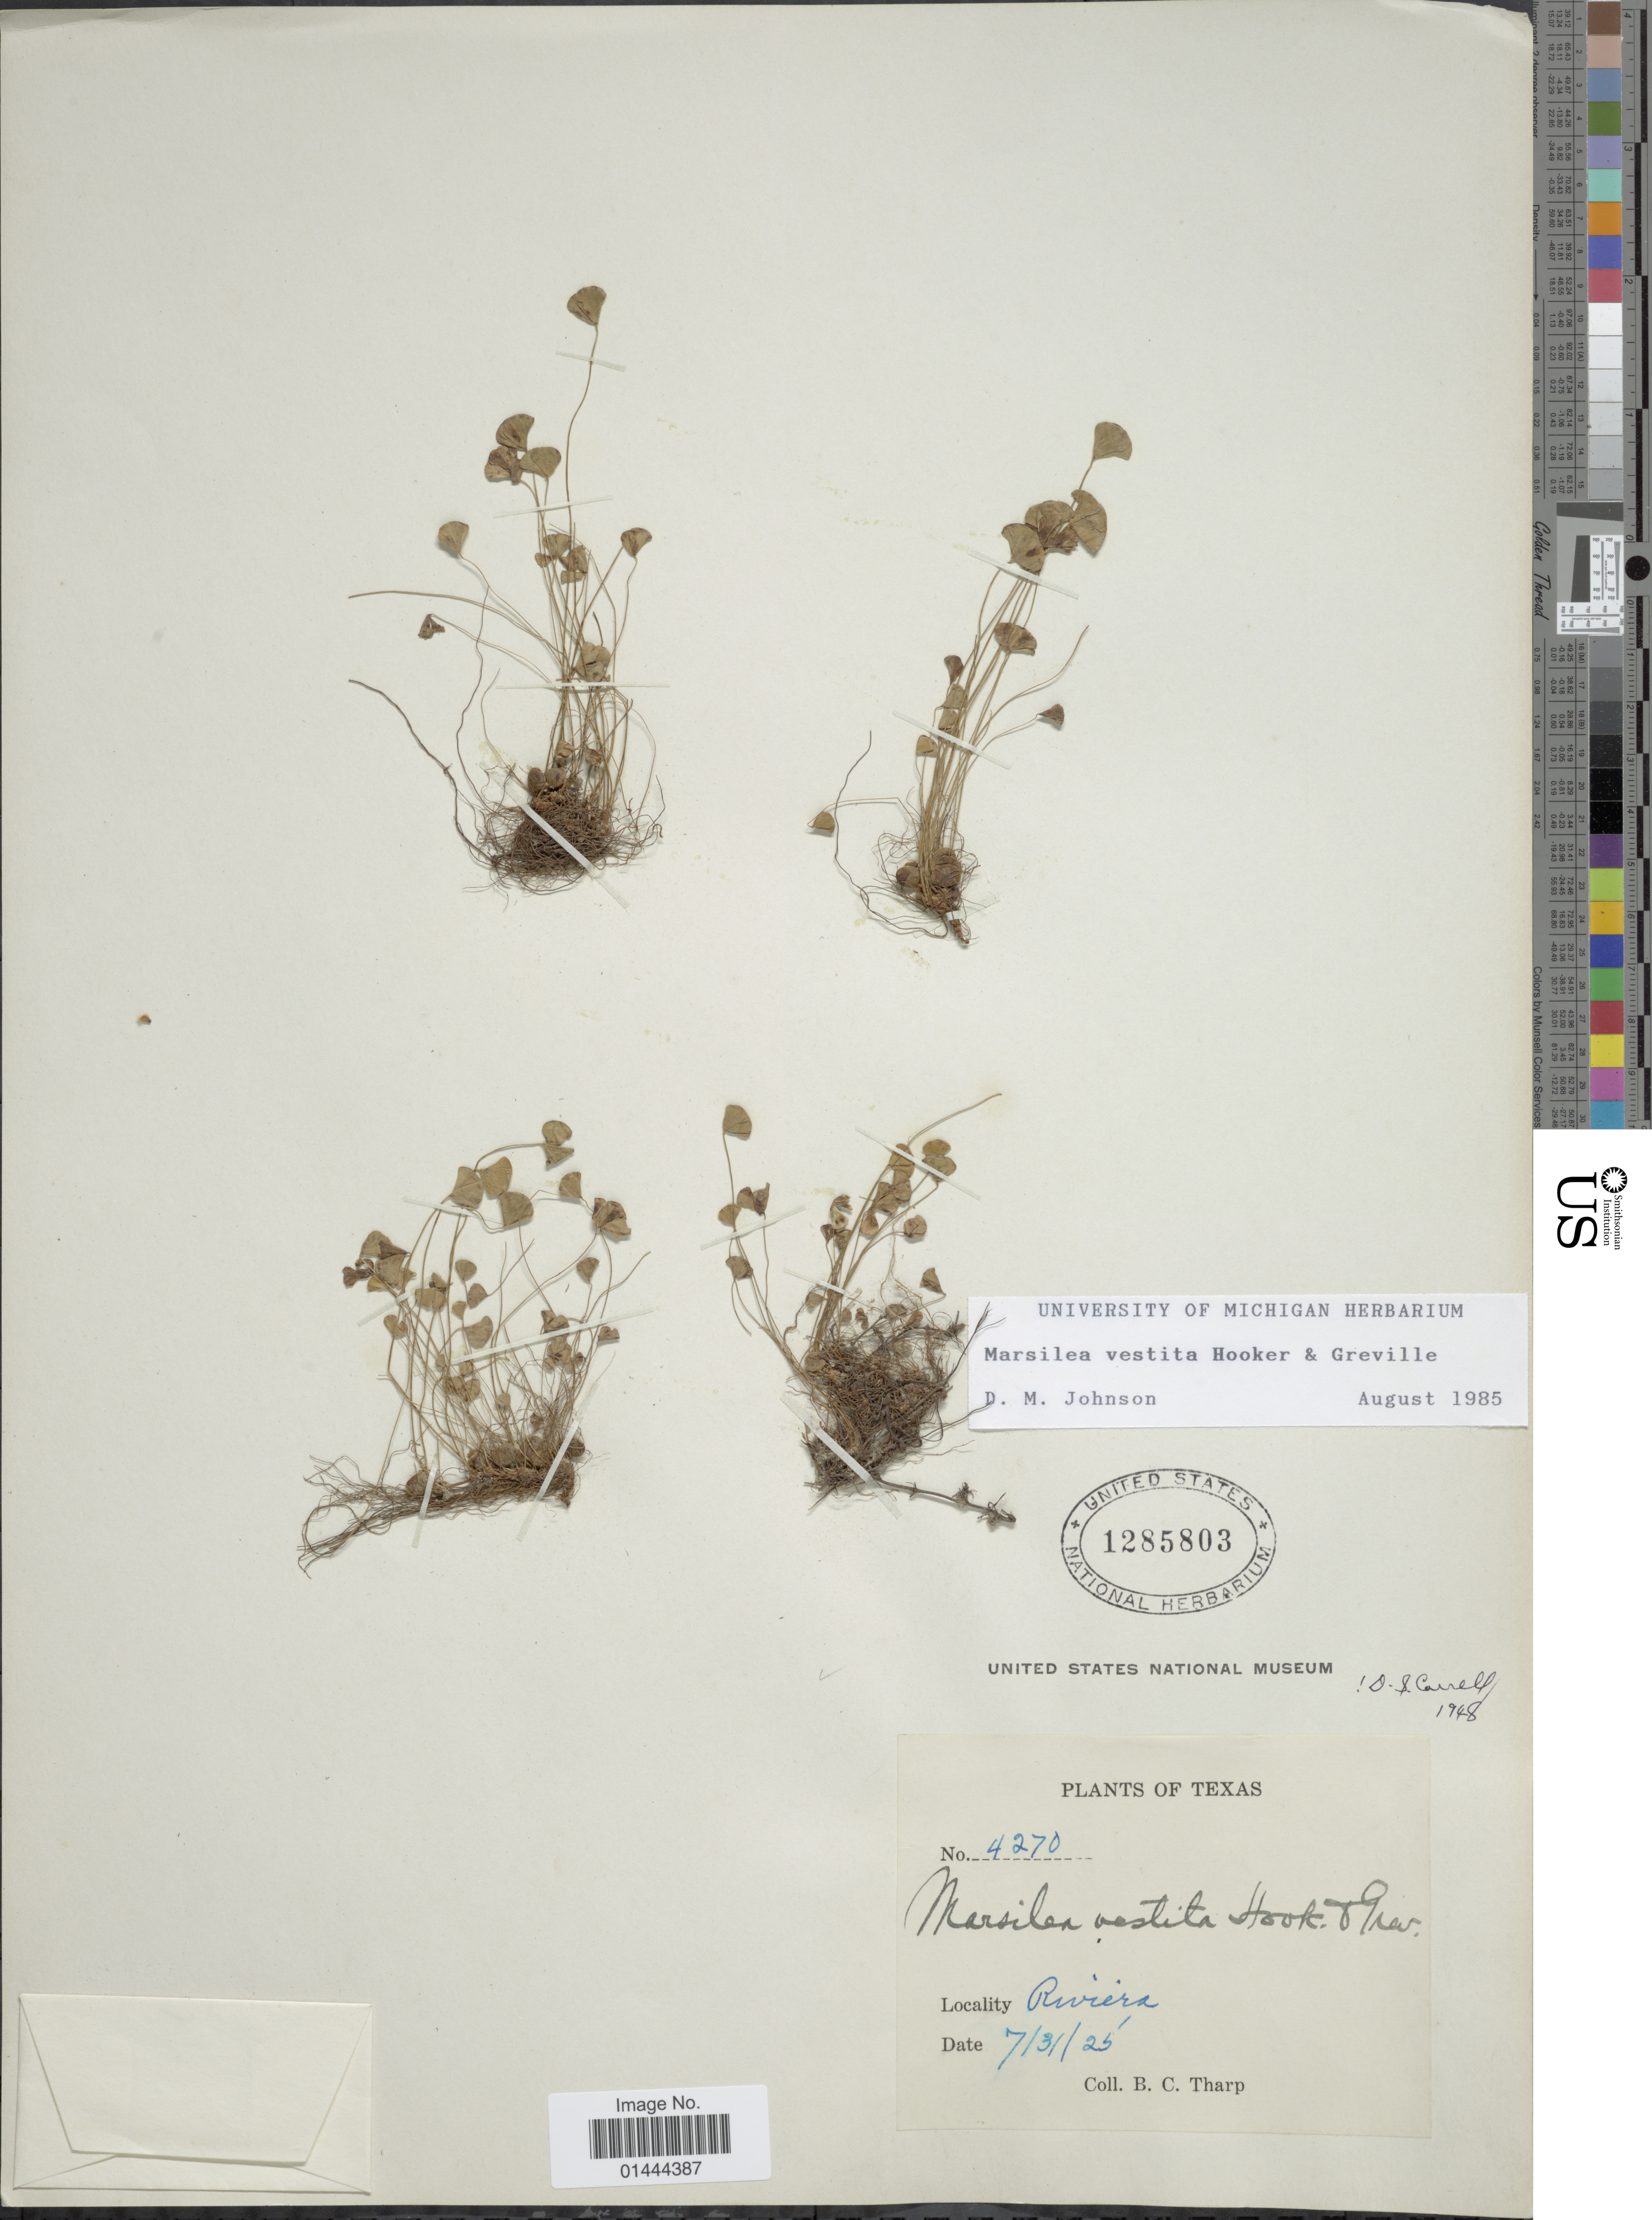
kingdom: Plantae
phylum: Tracheophyta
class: Polypodiopsida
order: Salviniales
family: Marsileaceae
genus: Marsilea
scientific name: Marsilea vestita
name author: Hook. & Grev.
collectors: B. C. Tharp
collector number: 4270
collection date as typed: Transcribed d/m/y: 31/7/25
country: United States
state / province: Texas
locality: Riviera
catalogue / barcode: US 1285803